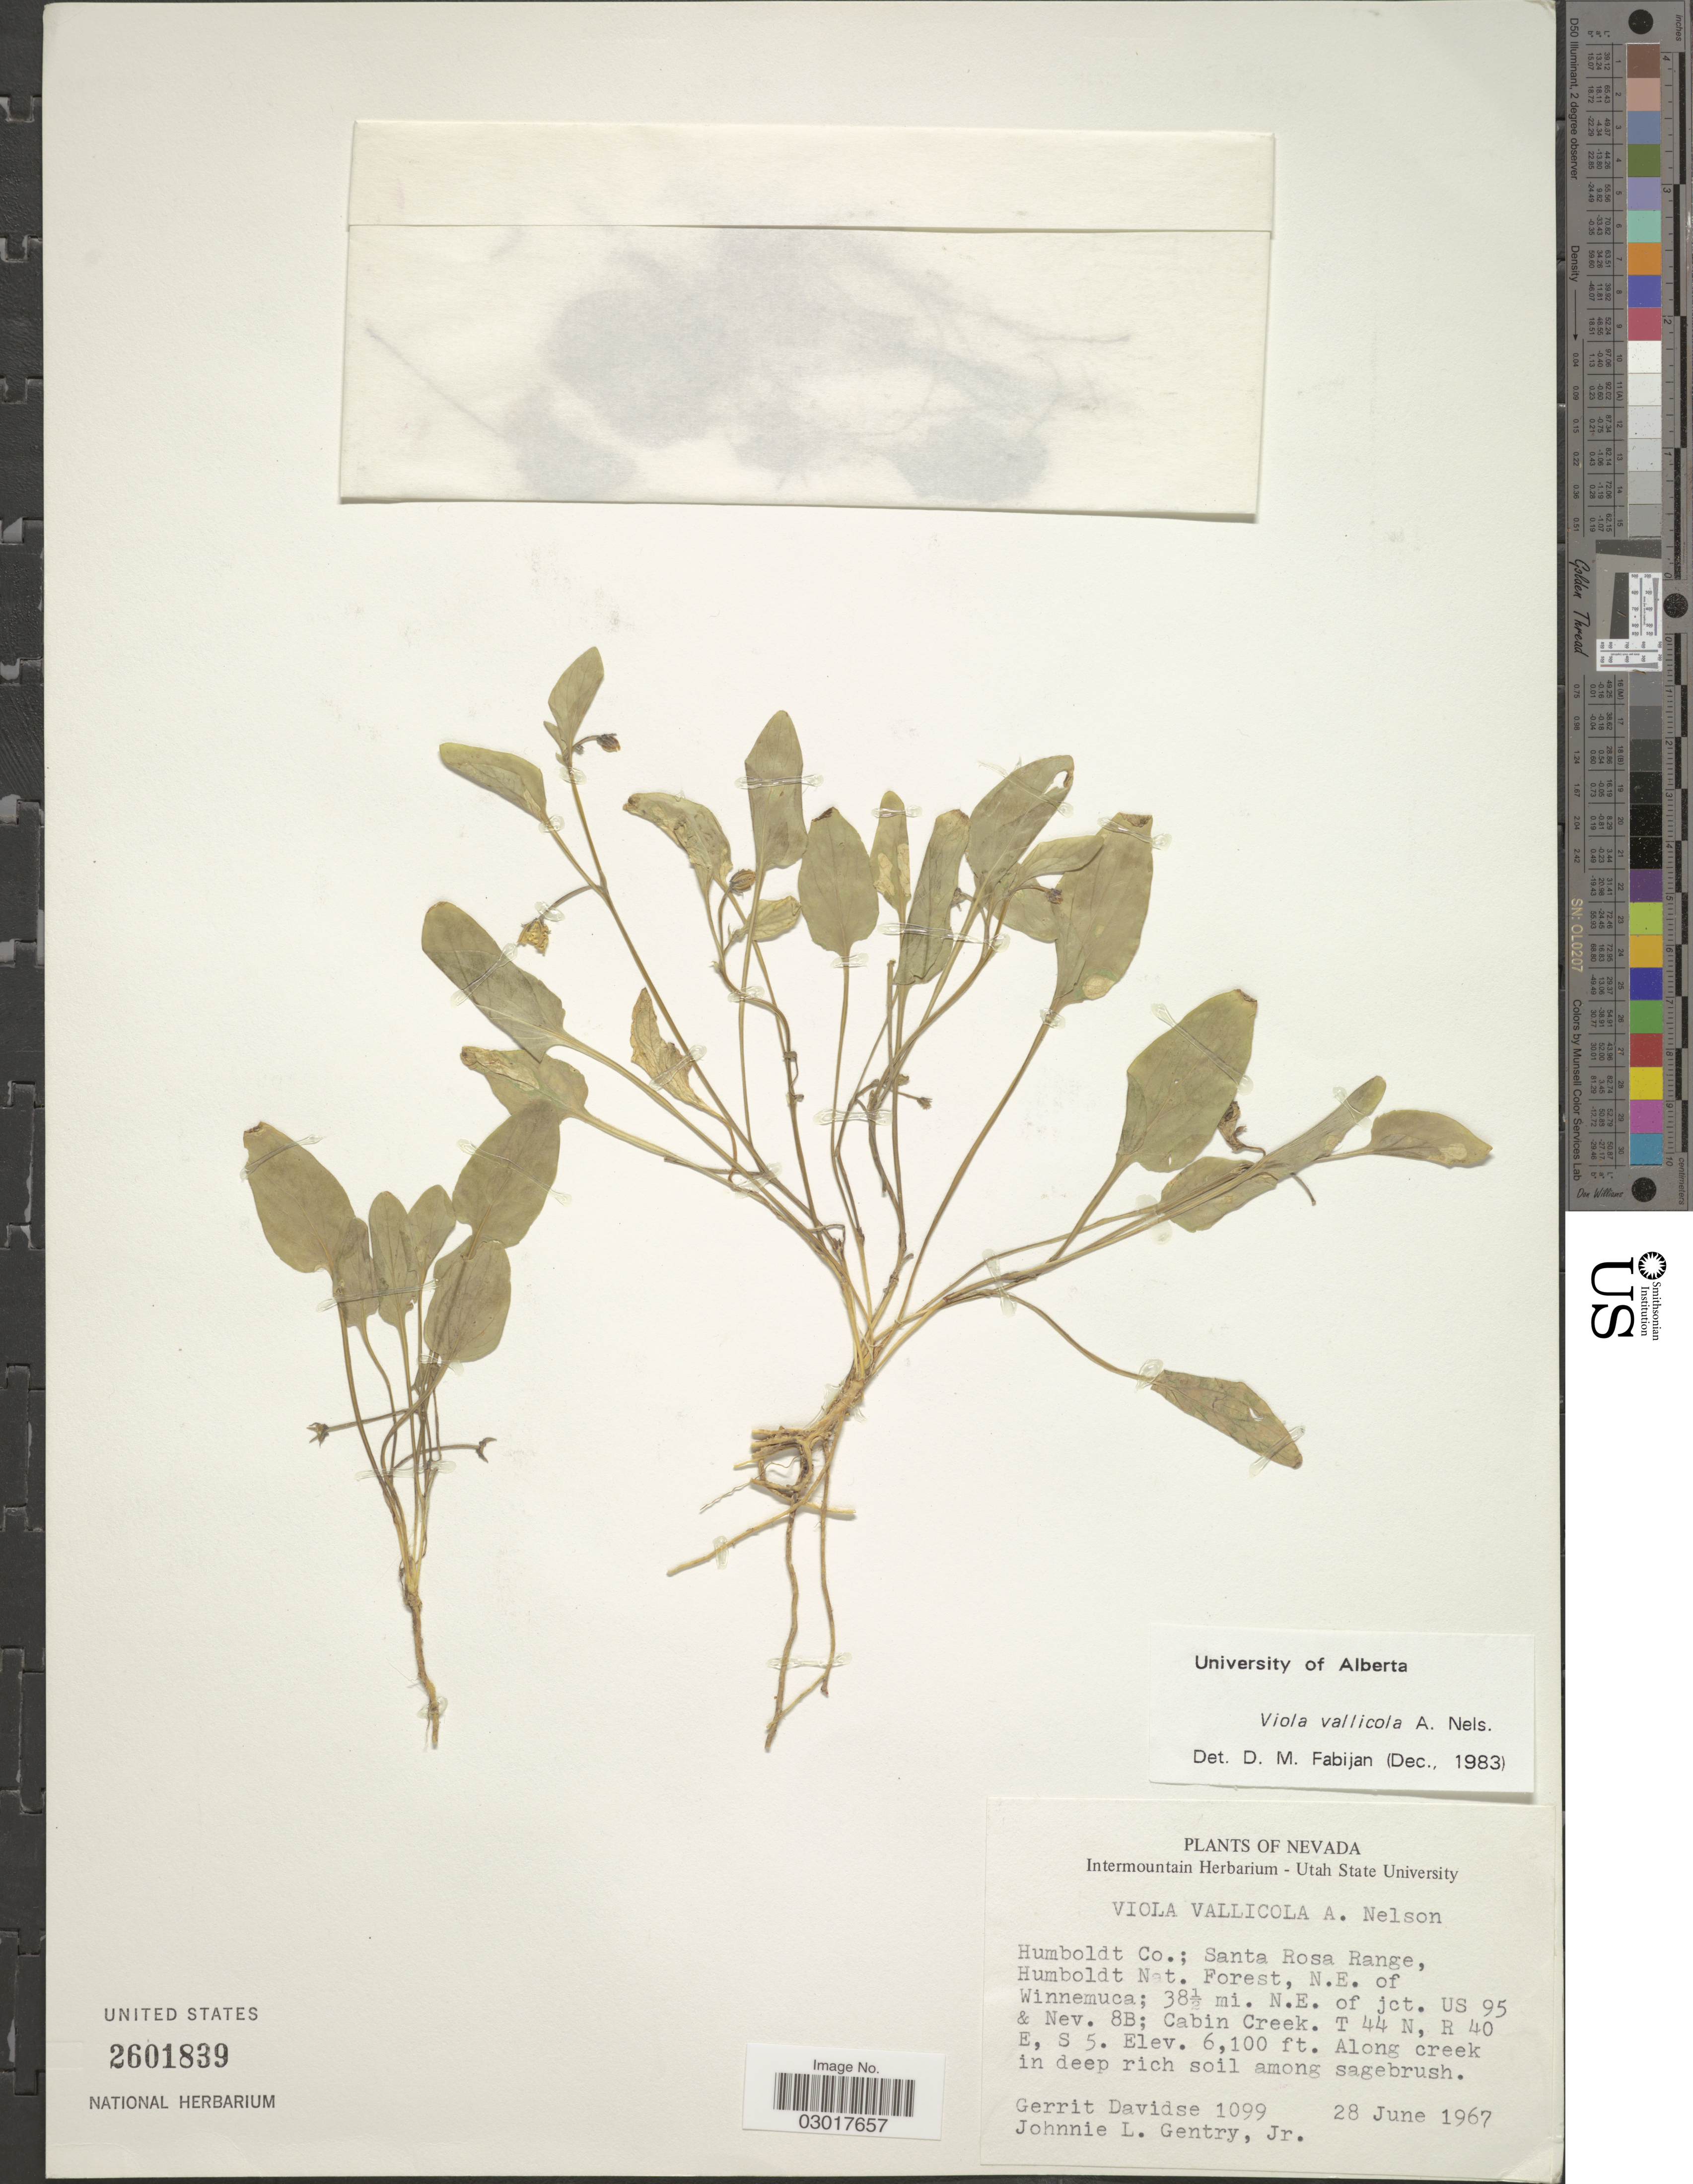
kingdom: Plantae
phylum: Tracheophyta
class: Magnoliopsida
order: Malpighiales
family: Violaceae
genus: Viola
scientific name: Viola vallicola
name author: A. Nelson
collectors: G. Davidse & J. L. Gentry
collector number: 1099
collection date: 1967-06-28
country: United States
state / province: Nevada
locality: Humboldt Co.; Santa Rosa Range, Humboldt Nat. Forest, N.E. of Winnemuca; 38½ mi. N.E. of jct. US 95 & Nev. 8B; Cabin Creek. T 44 N, R 40 E, S 5.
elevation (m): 1859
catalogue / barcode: US 2601839